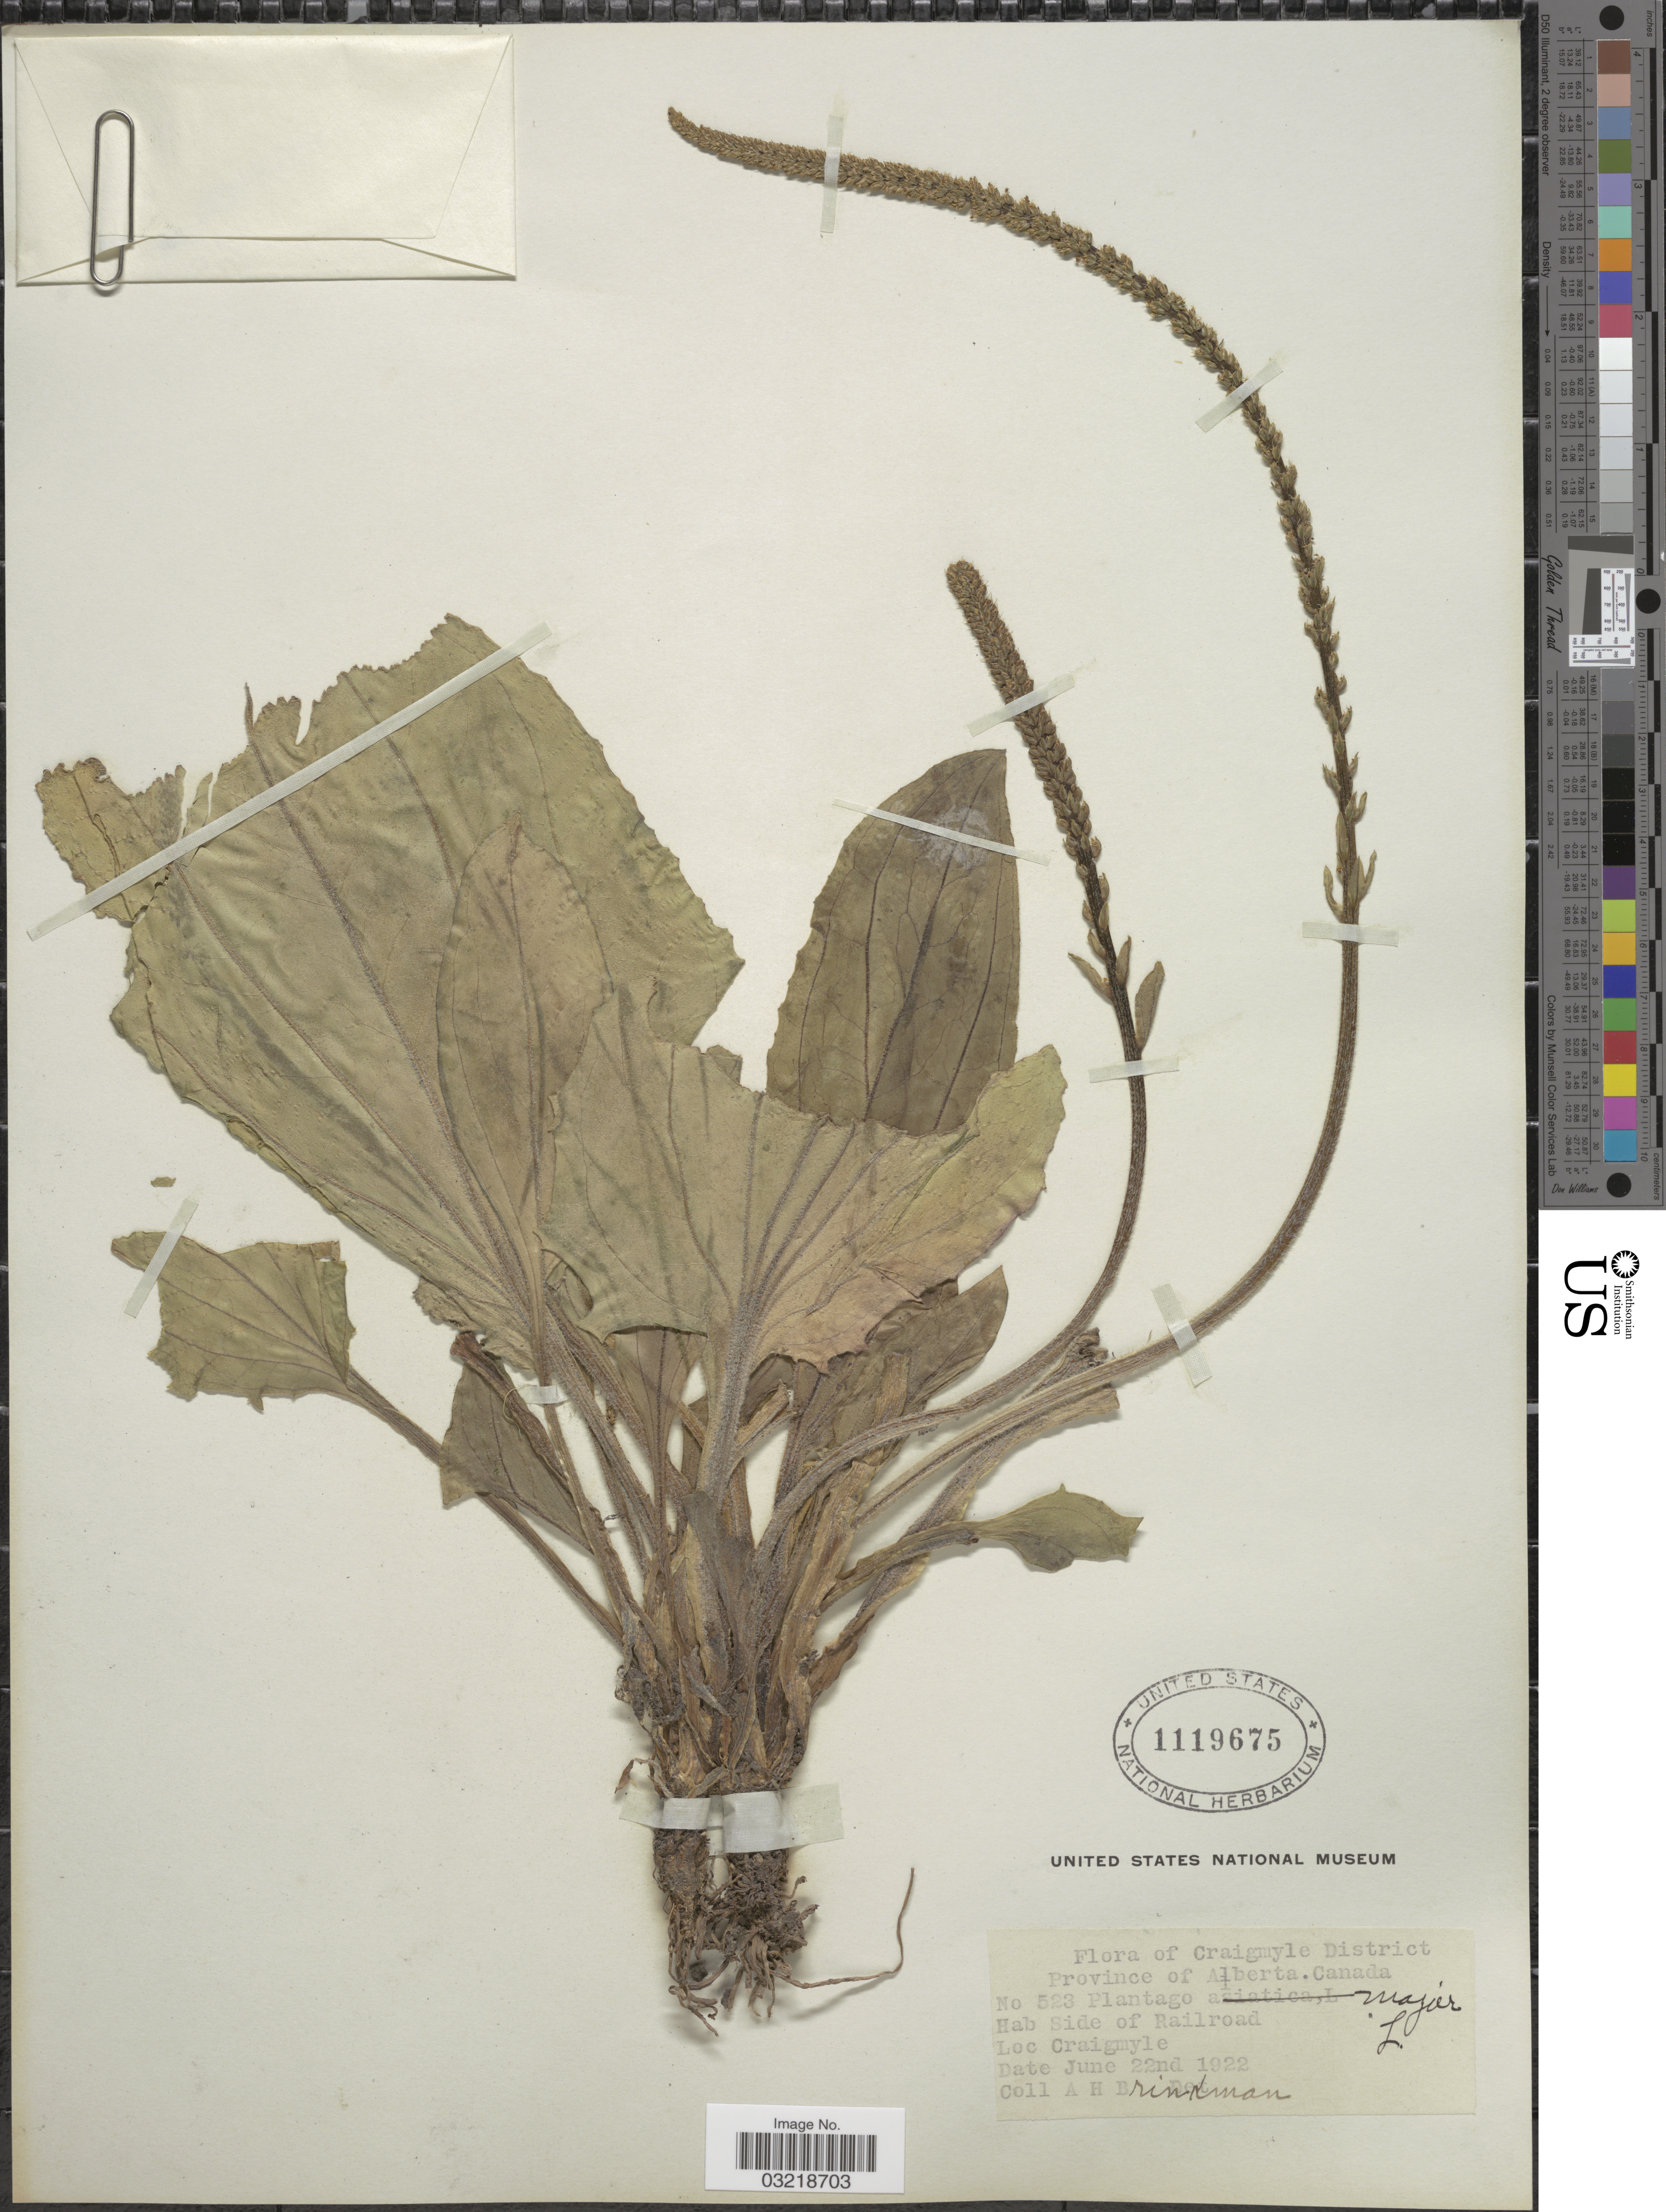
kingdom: Plantae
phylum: Tracheophyta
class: Magnoliopsida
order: Lamiales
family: Plantaginaceae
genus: Plantago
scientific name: Plantago major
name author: L.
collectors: A. Brinkman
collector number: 523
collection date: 1922-06-22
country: Canada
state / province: Alberta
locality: Craigmyle District. Side of Railroad. Craigmyle.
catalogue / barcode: US 1119675